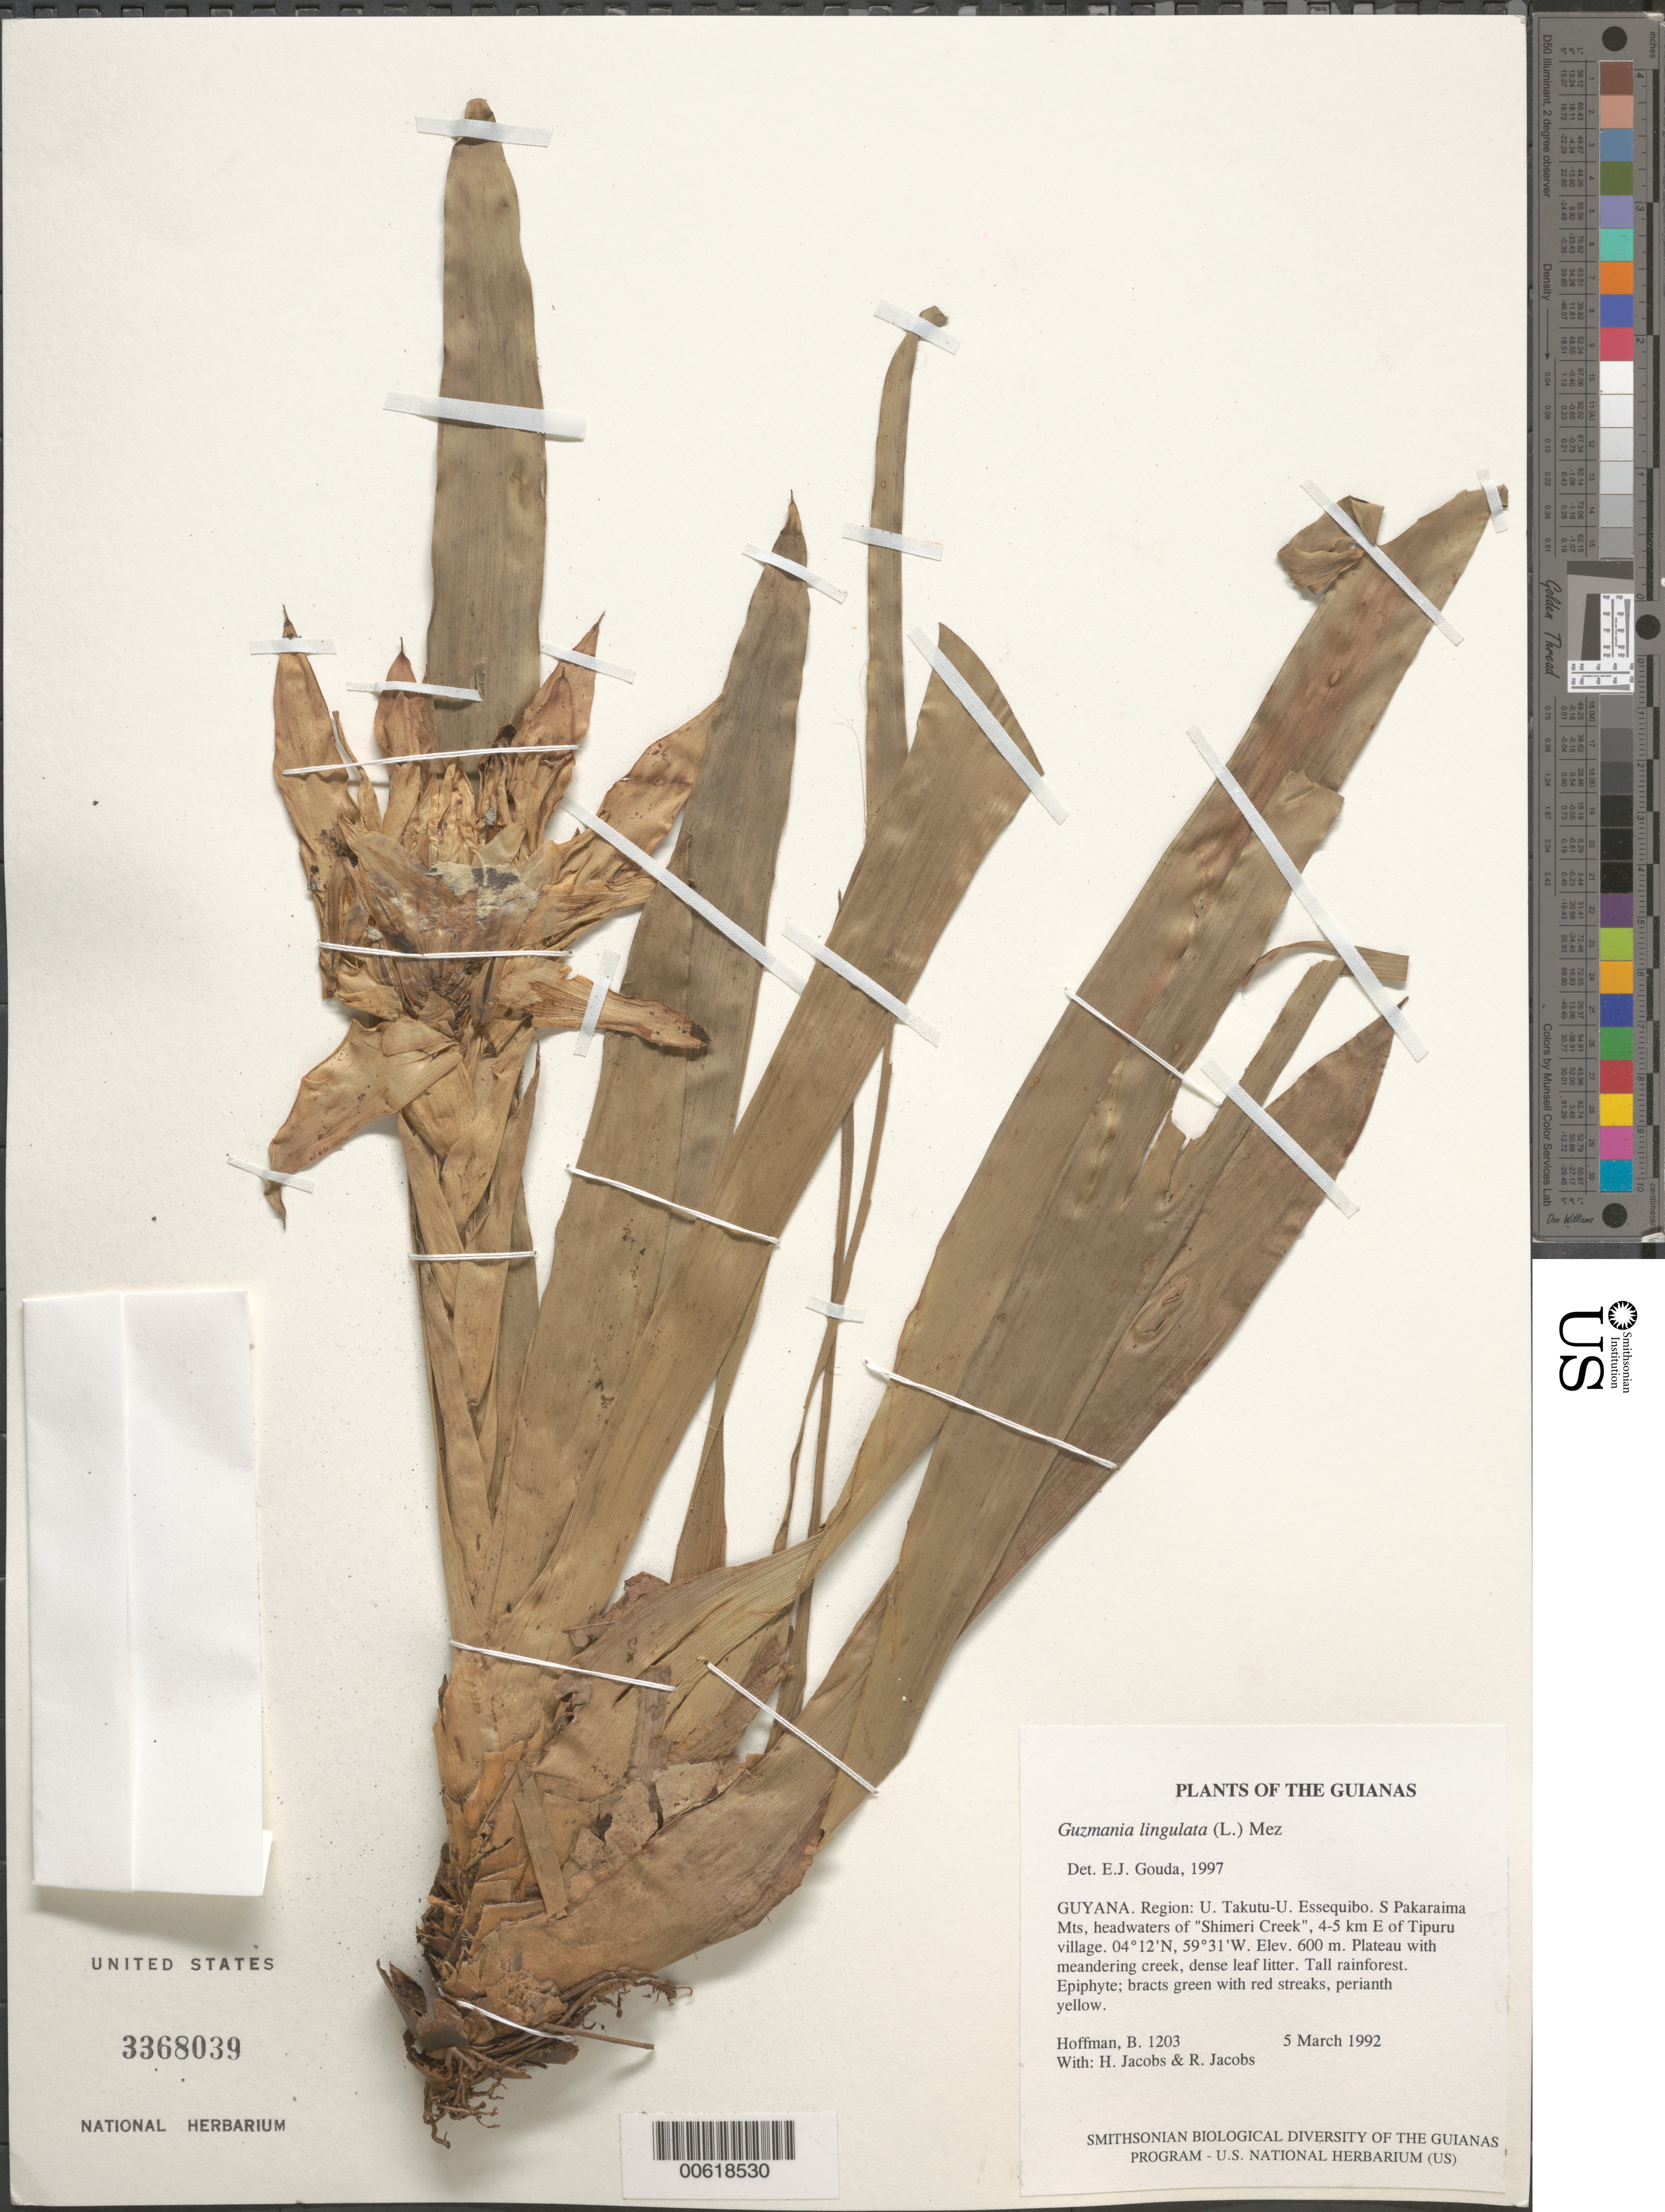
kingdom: Plantae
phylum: Tracheophyta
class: Liliopsida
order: Poales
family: Bromeliaceae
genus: Guzmania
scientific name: Guzmania lingulata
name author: (L.) Mez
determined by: Gouda, E. J.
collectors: B. Hoffman, H. Jacobs & R. Jacobs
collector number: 1203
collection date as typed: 5 March 1992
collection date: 1992-03-05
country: Guyana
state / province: U. Takutu-U. Essequibo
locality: S Pakaraima Mts, headwaters of "Shimeri Creek", 4-5 km E of Tipuru Village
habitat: Plateau with meandering creek, dense leaf litter. Tall rainforest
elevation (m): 600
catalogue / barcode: US 3368039